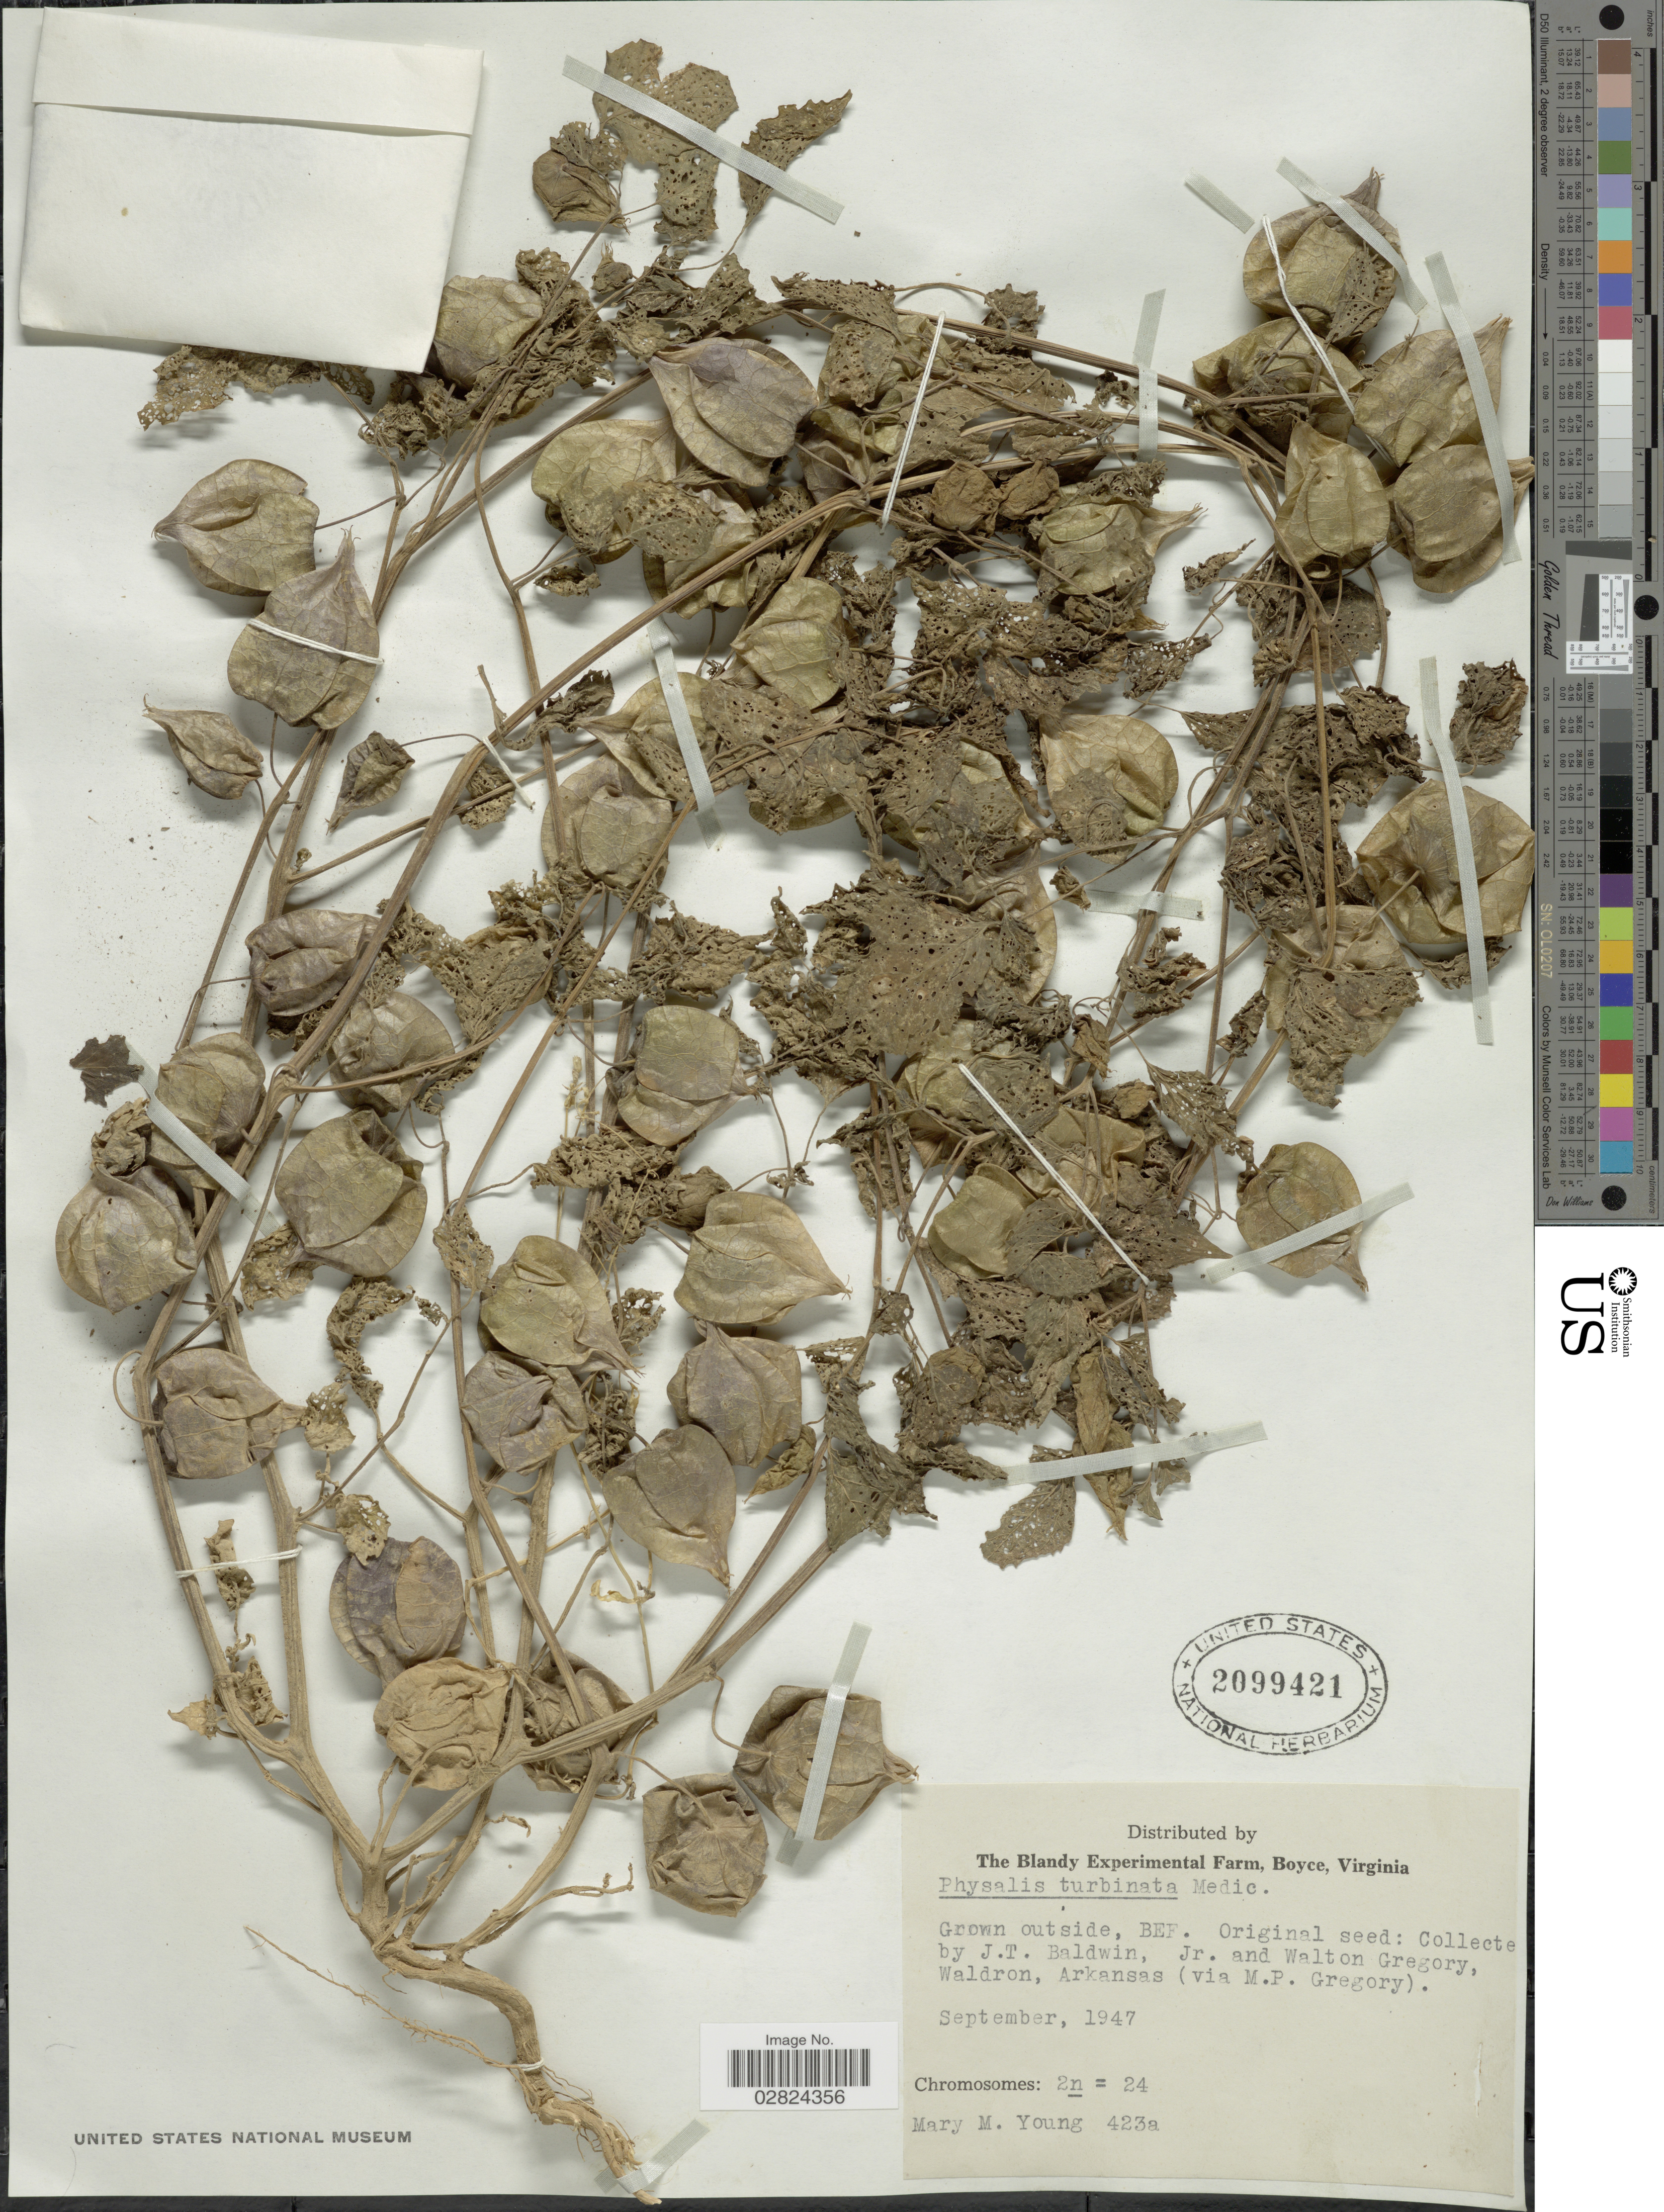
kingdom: Plantae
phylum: Tracheophyta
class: Magnoliopsida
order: Solanales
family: Solanaceae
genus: Physalis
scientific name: Physalis turbinata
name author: Medik.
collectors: M. Young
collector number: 523a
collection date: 1947-09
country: United States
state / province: Virginia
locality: The Blandy Experimental Farm, Boyce, outside, BEF.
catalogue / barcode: US 2099421